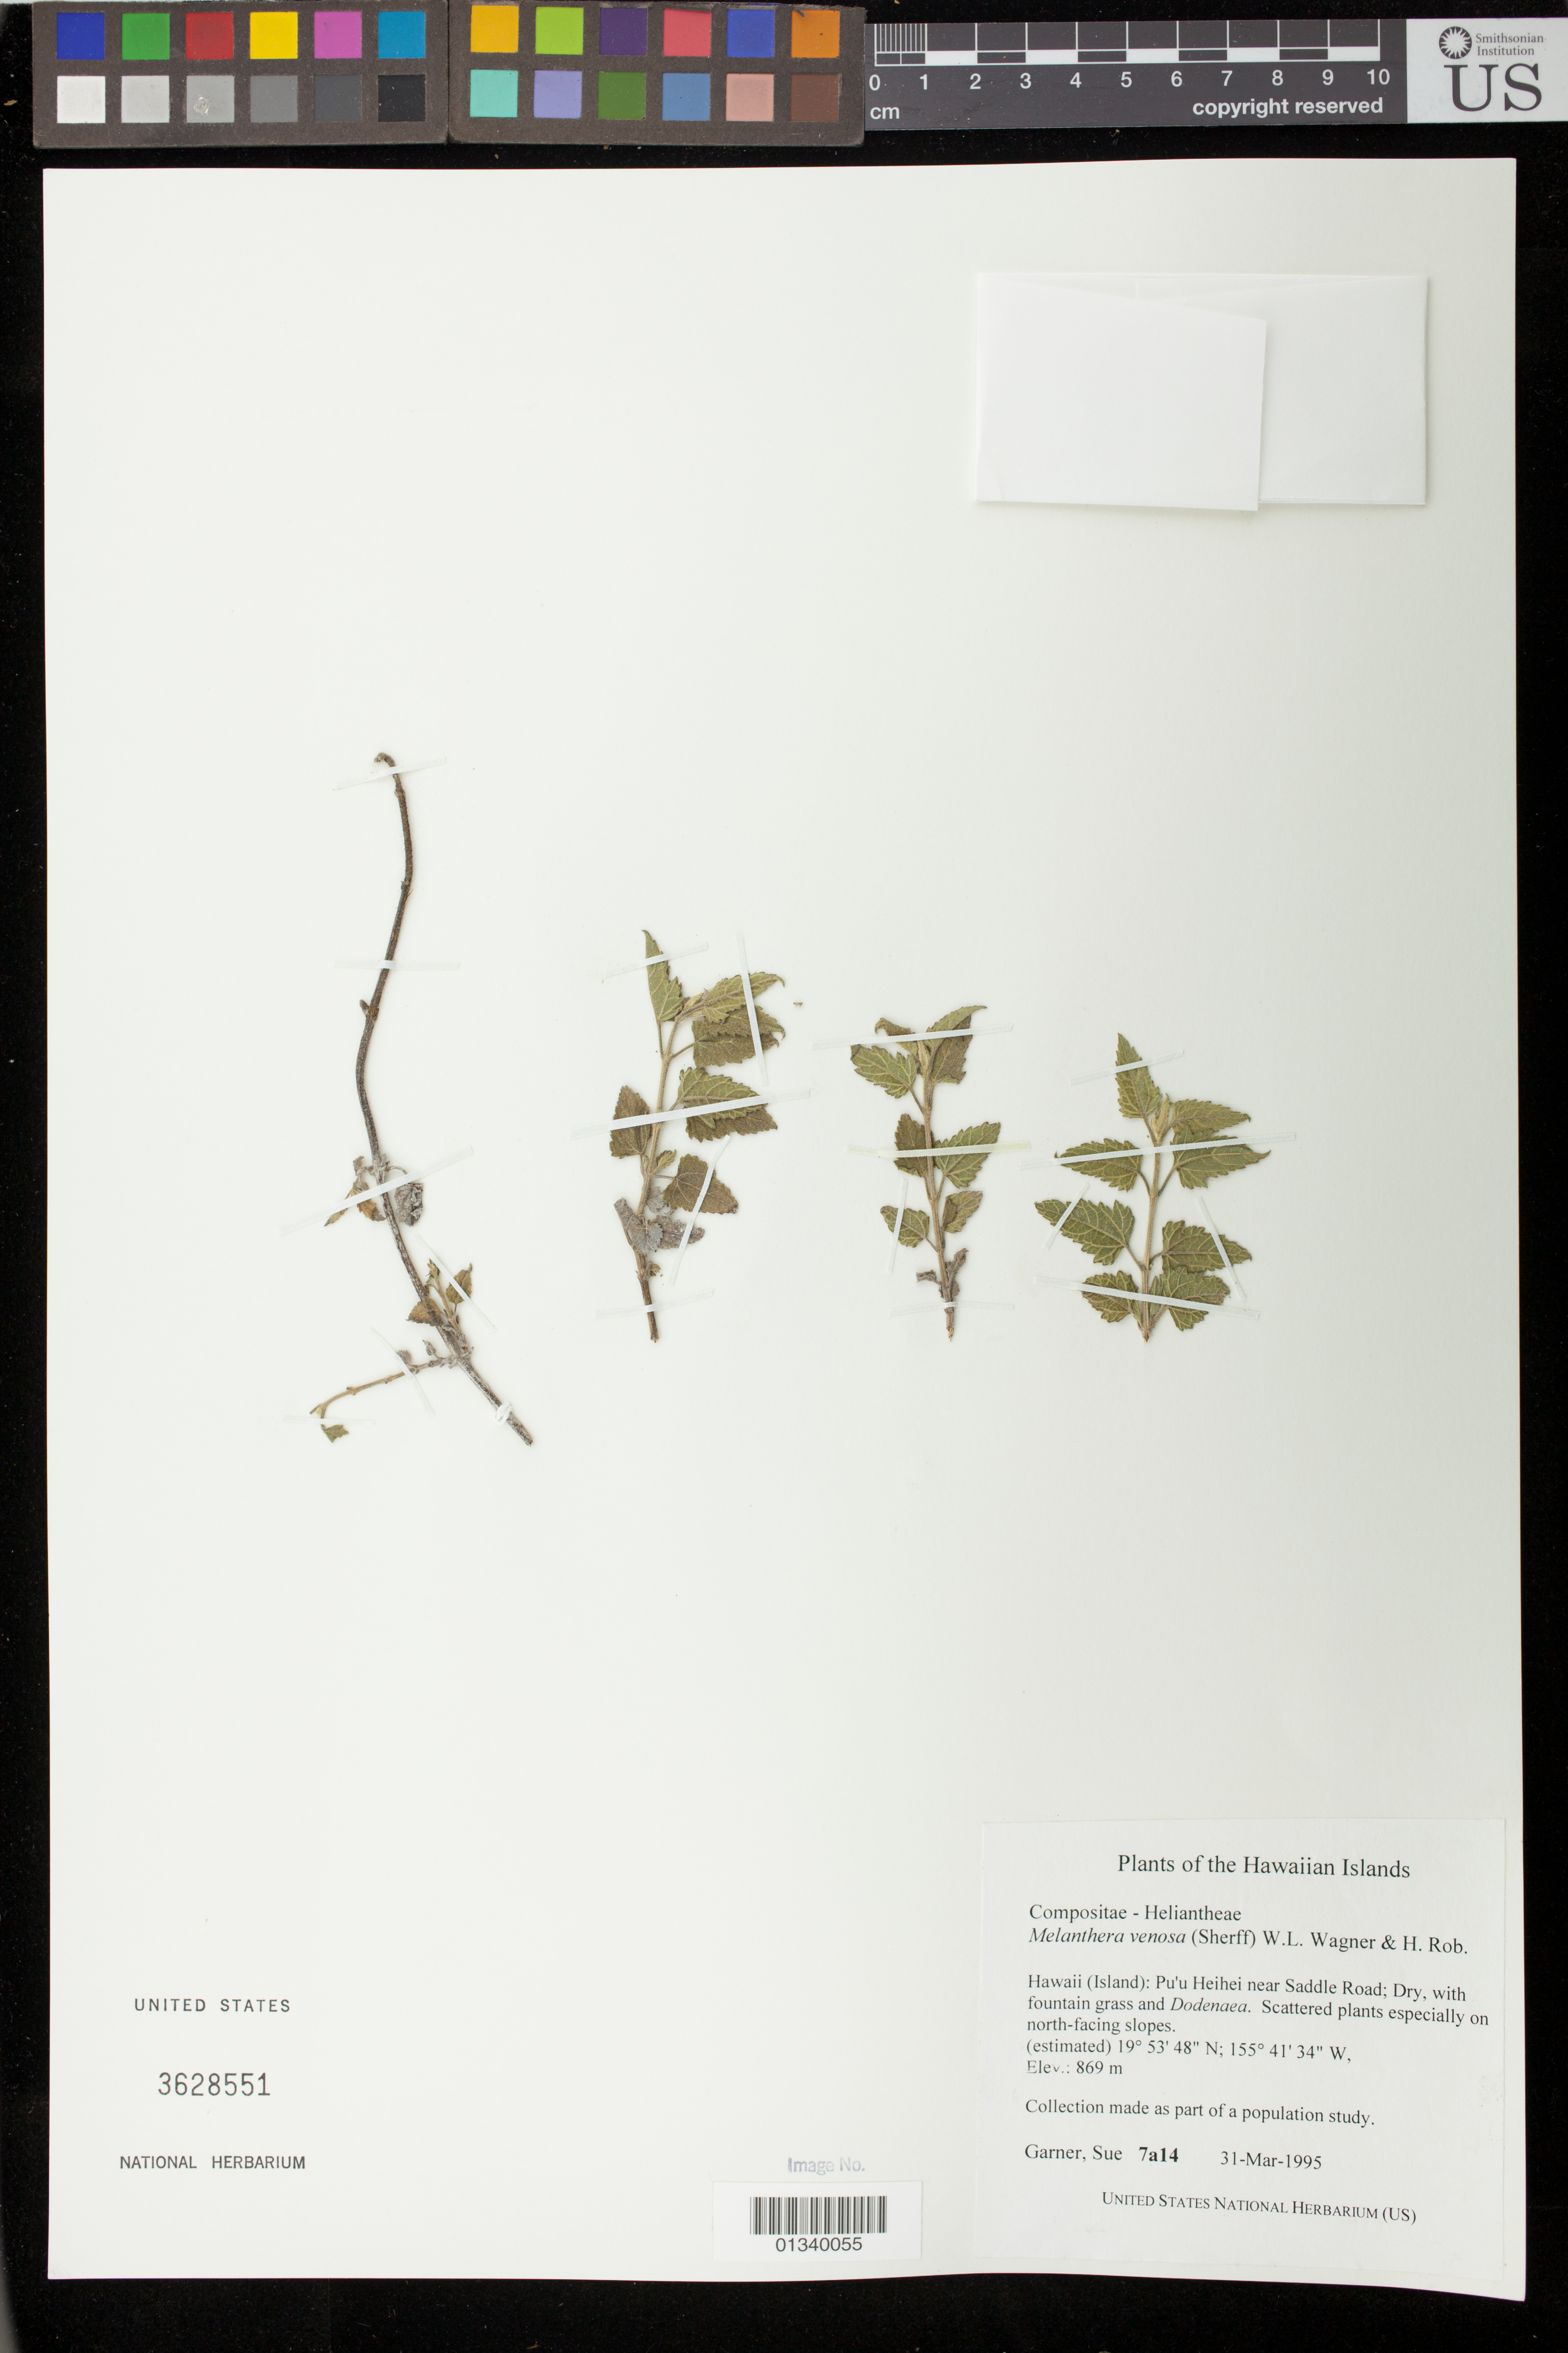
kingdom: Plantae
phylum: Tracheophyta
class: Magnoliopsida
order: Asterales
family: Asteraceae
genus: Wollastonia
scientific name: Wollastonia venosa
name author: (Sherff) Orchard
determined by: Wagner, W. L., (BOT), Smithsonian Institution - National Museum of Natural History (UNITED STATES)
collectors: S. Garner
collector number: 7a14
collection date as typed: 31 March 1995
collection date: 1995-03-31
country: United States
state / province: Hawaii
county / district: Hawaii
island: Hawaii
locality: Pu'u Heihei near Saddle Road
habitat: Dry with fountain grass and Dodenaea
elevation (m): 869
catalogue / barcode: US 3628551